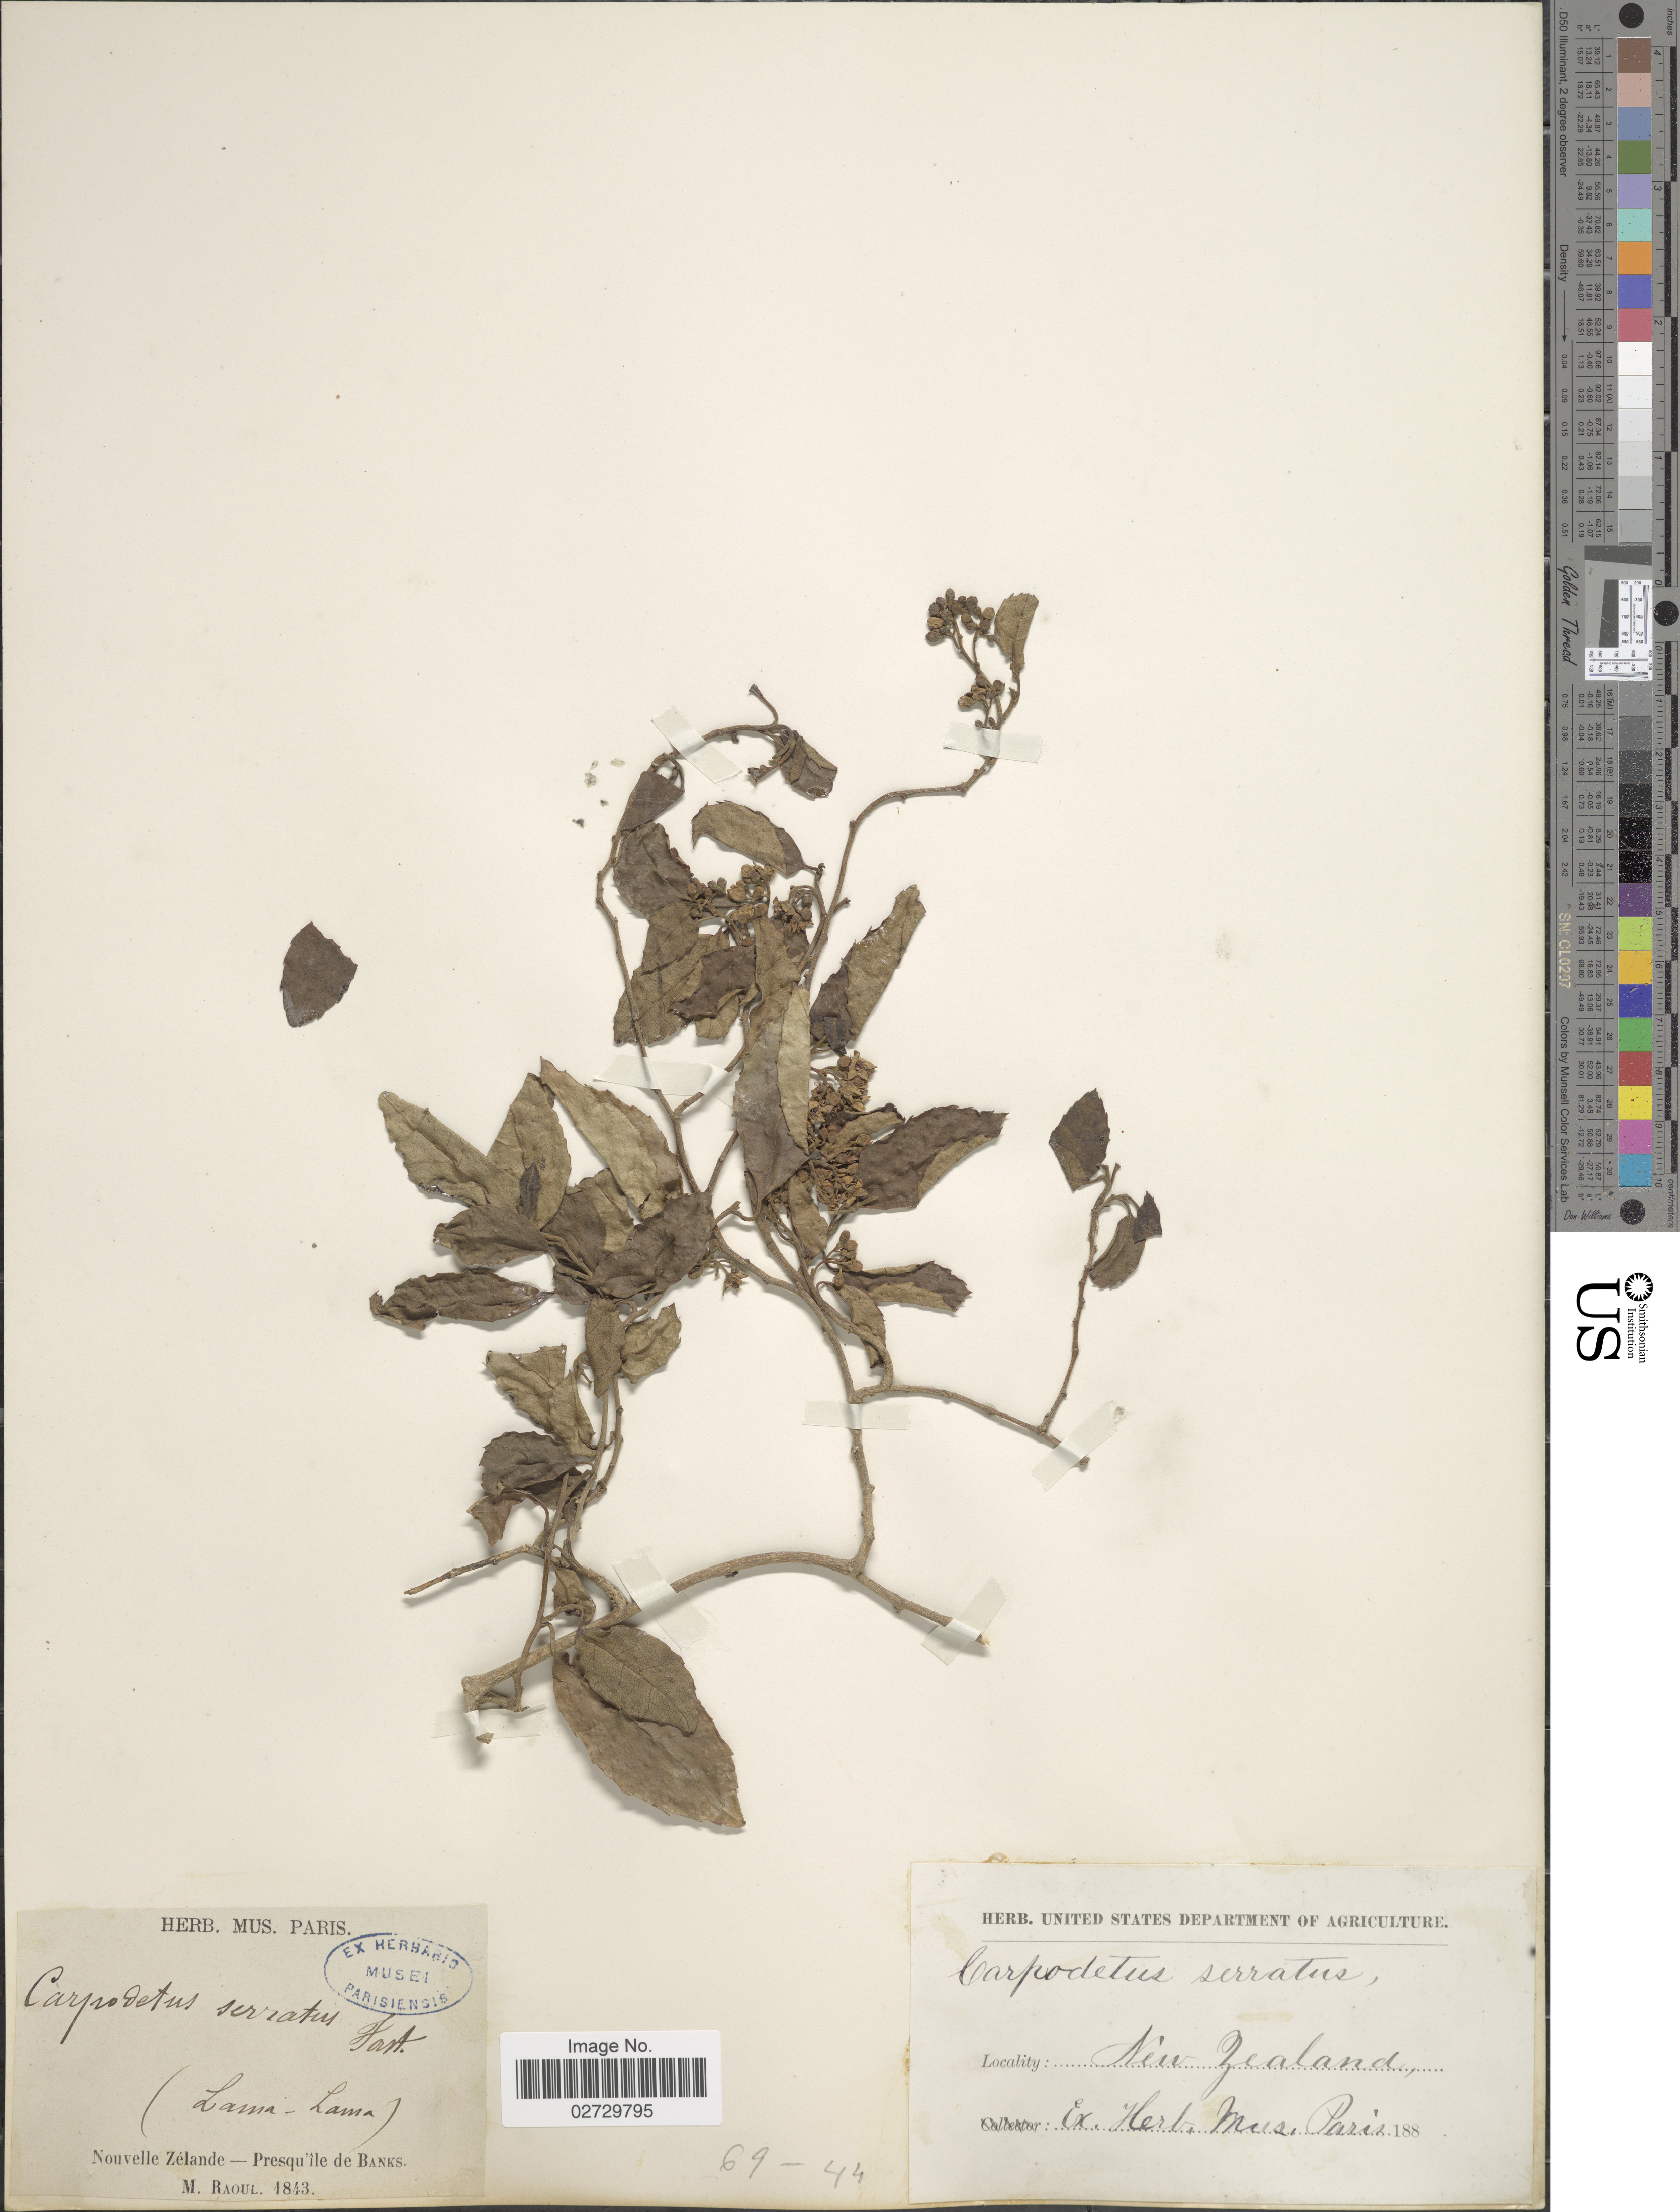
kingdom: Plantae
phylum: Tracheophyta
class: Magnoliopsida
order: Asterales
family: Rousseaceae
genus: Carpodetus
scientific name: Carpodetus serratus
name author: J.R. Forst. & G. Forst.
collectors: M. Raoul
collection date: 1843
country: New Zealand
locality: Nouvelle Zelande - Presu' ile de Banks (Lama-Lama)